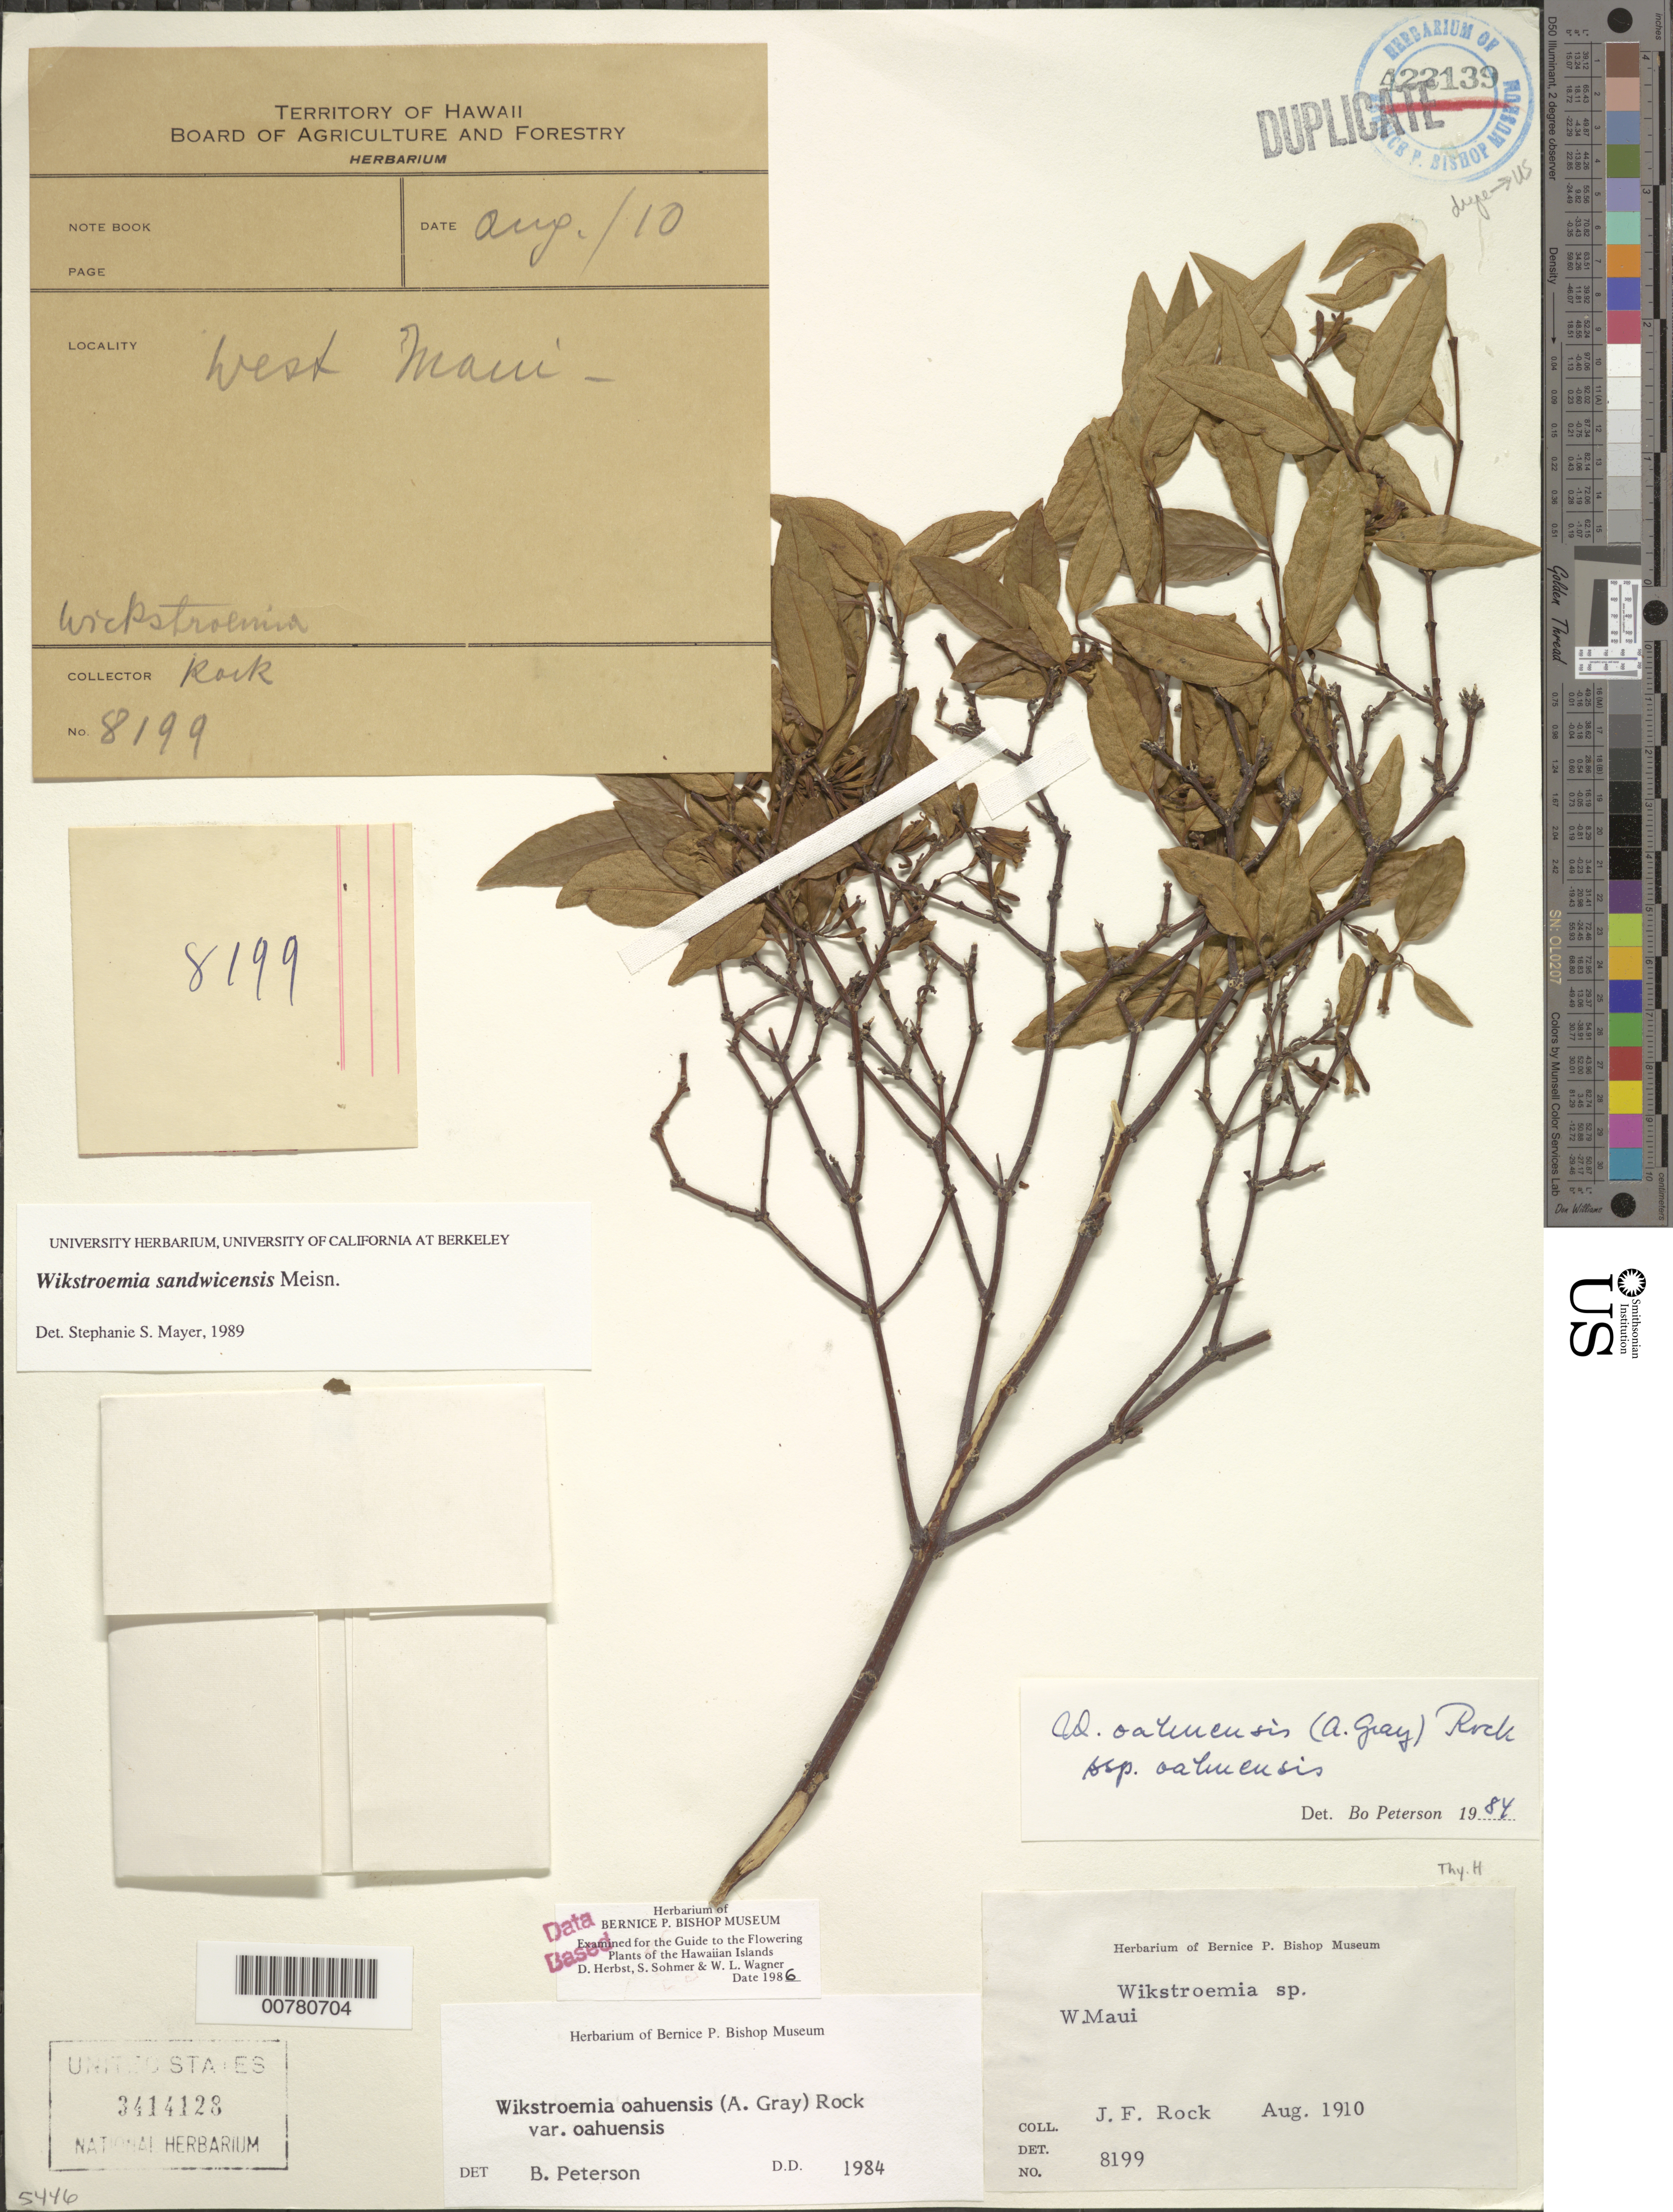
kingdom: Plantae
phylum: Tracheophyta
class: Magnoliopsida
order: Malvales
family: Thymelaeaceae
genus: Wikstroemia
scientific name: Wikstroemia sandwicensis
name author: Meisn.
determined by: Mayer, S. S.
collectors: J. F. Rock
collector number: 8199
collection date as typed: Aug 1910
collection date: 1910-08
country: United States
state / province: Hawaii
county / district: Maui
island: Maui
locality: West Maui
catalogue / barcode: US 3414128